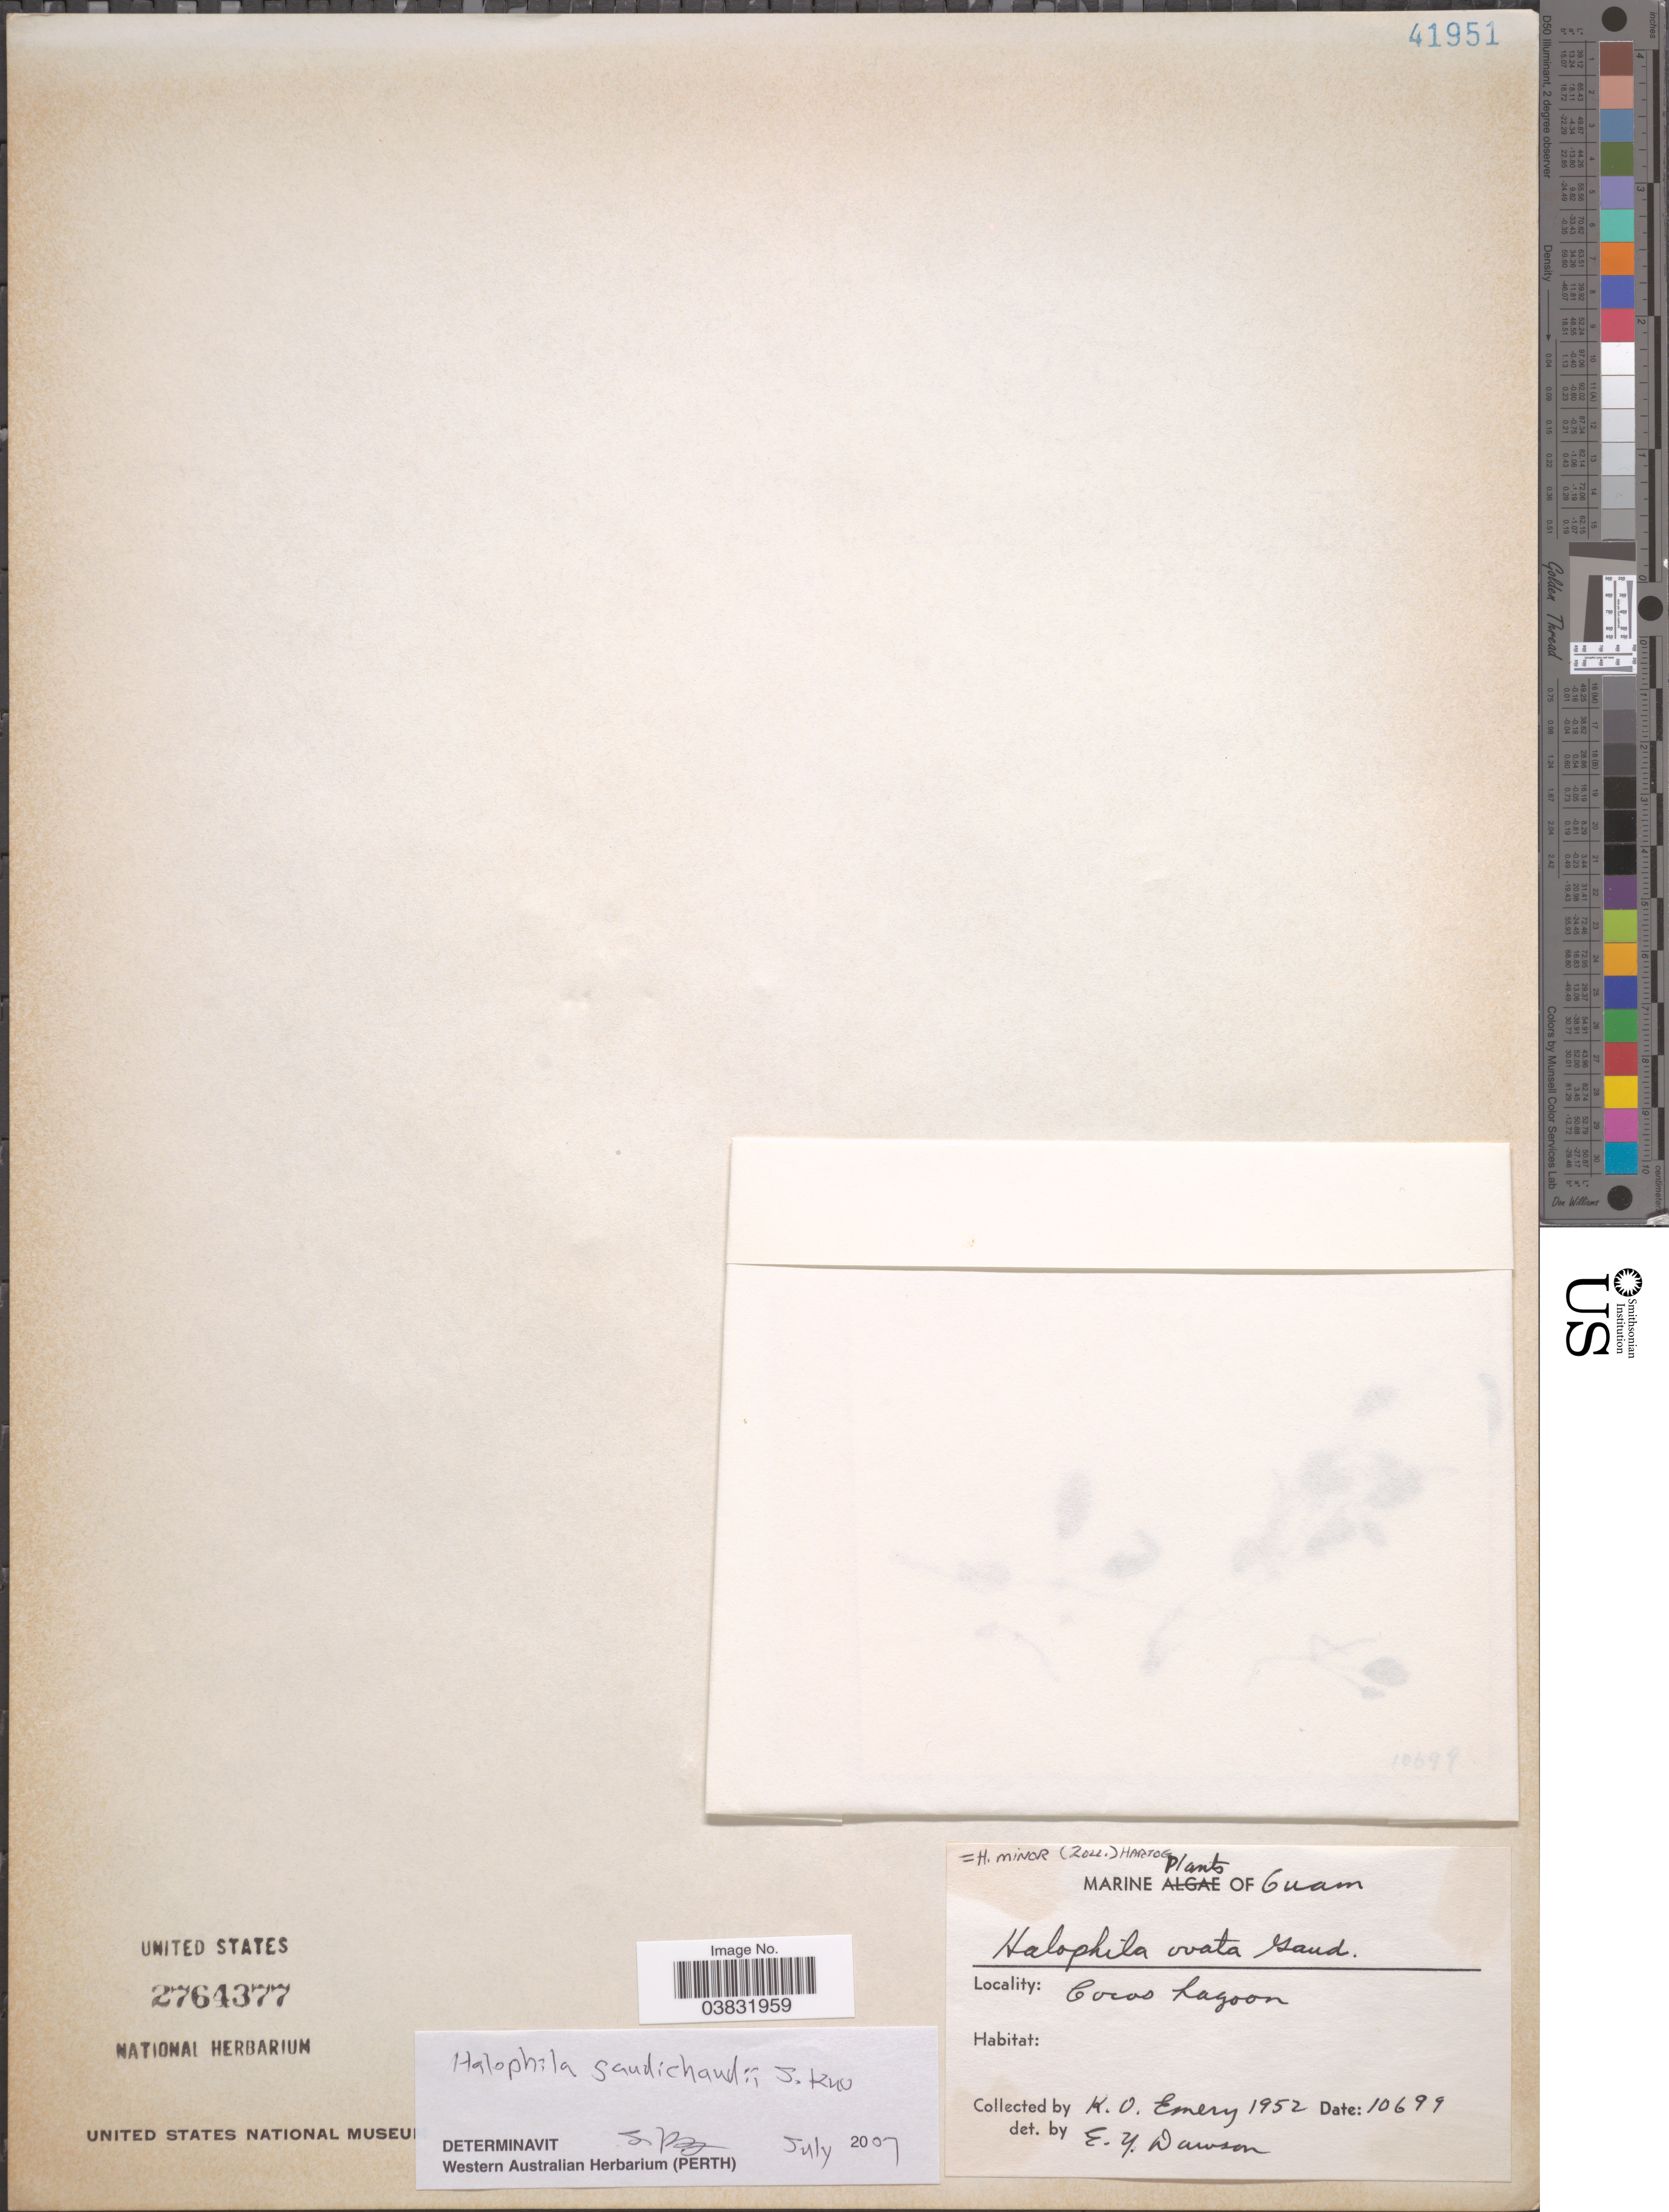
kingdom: Plantae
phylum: Tracheophyta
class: Liliopsida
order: Alismatales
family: Hydrocharitaceae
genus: Halophila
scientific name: Halophila gaudichaudii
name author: J. Kuo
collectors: K. Emery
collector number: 10699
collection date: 1952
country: Guam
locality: Cocos Lagoon.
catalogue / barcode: US 2764377